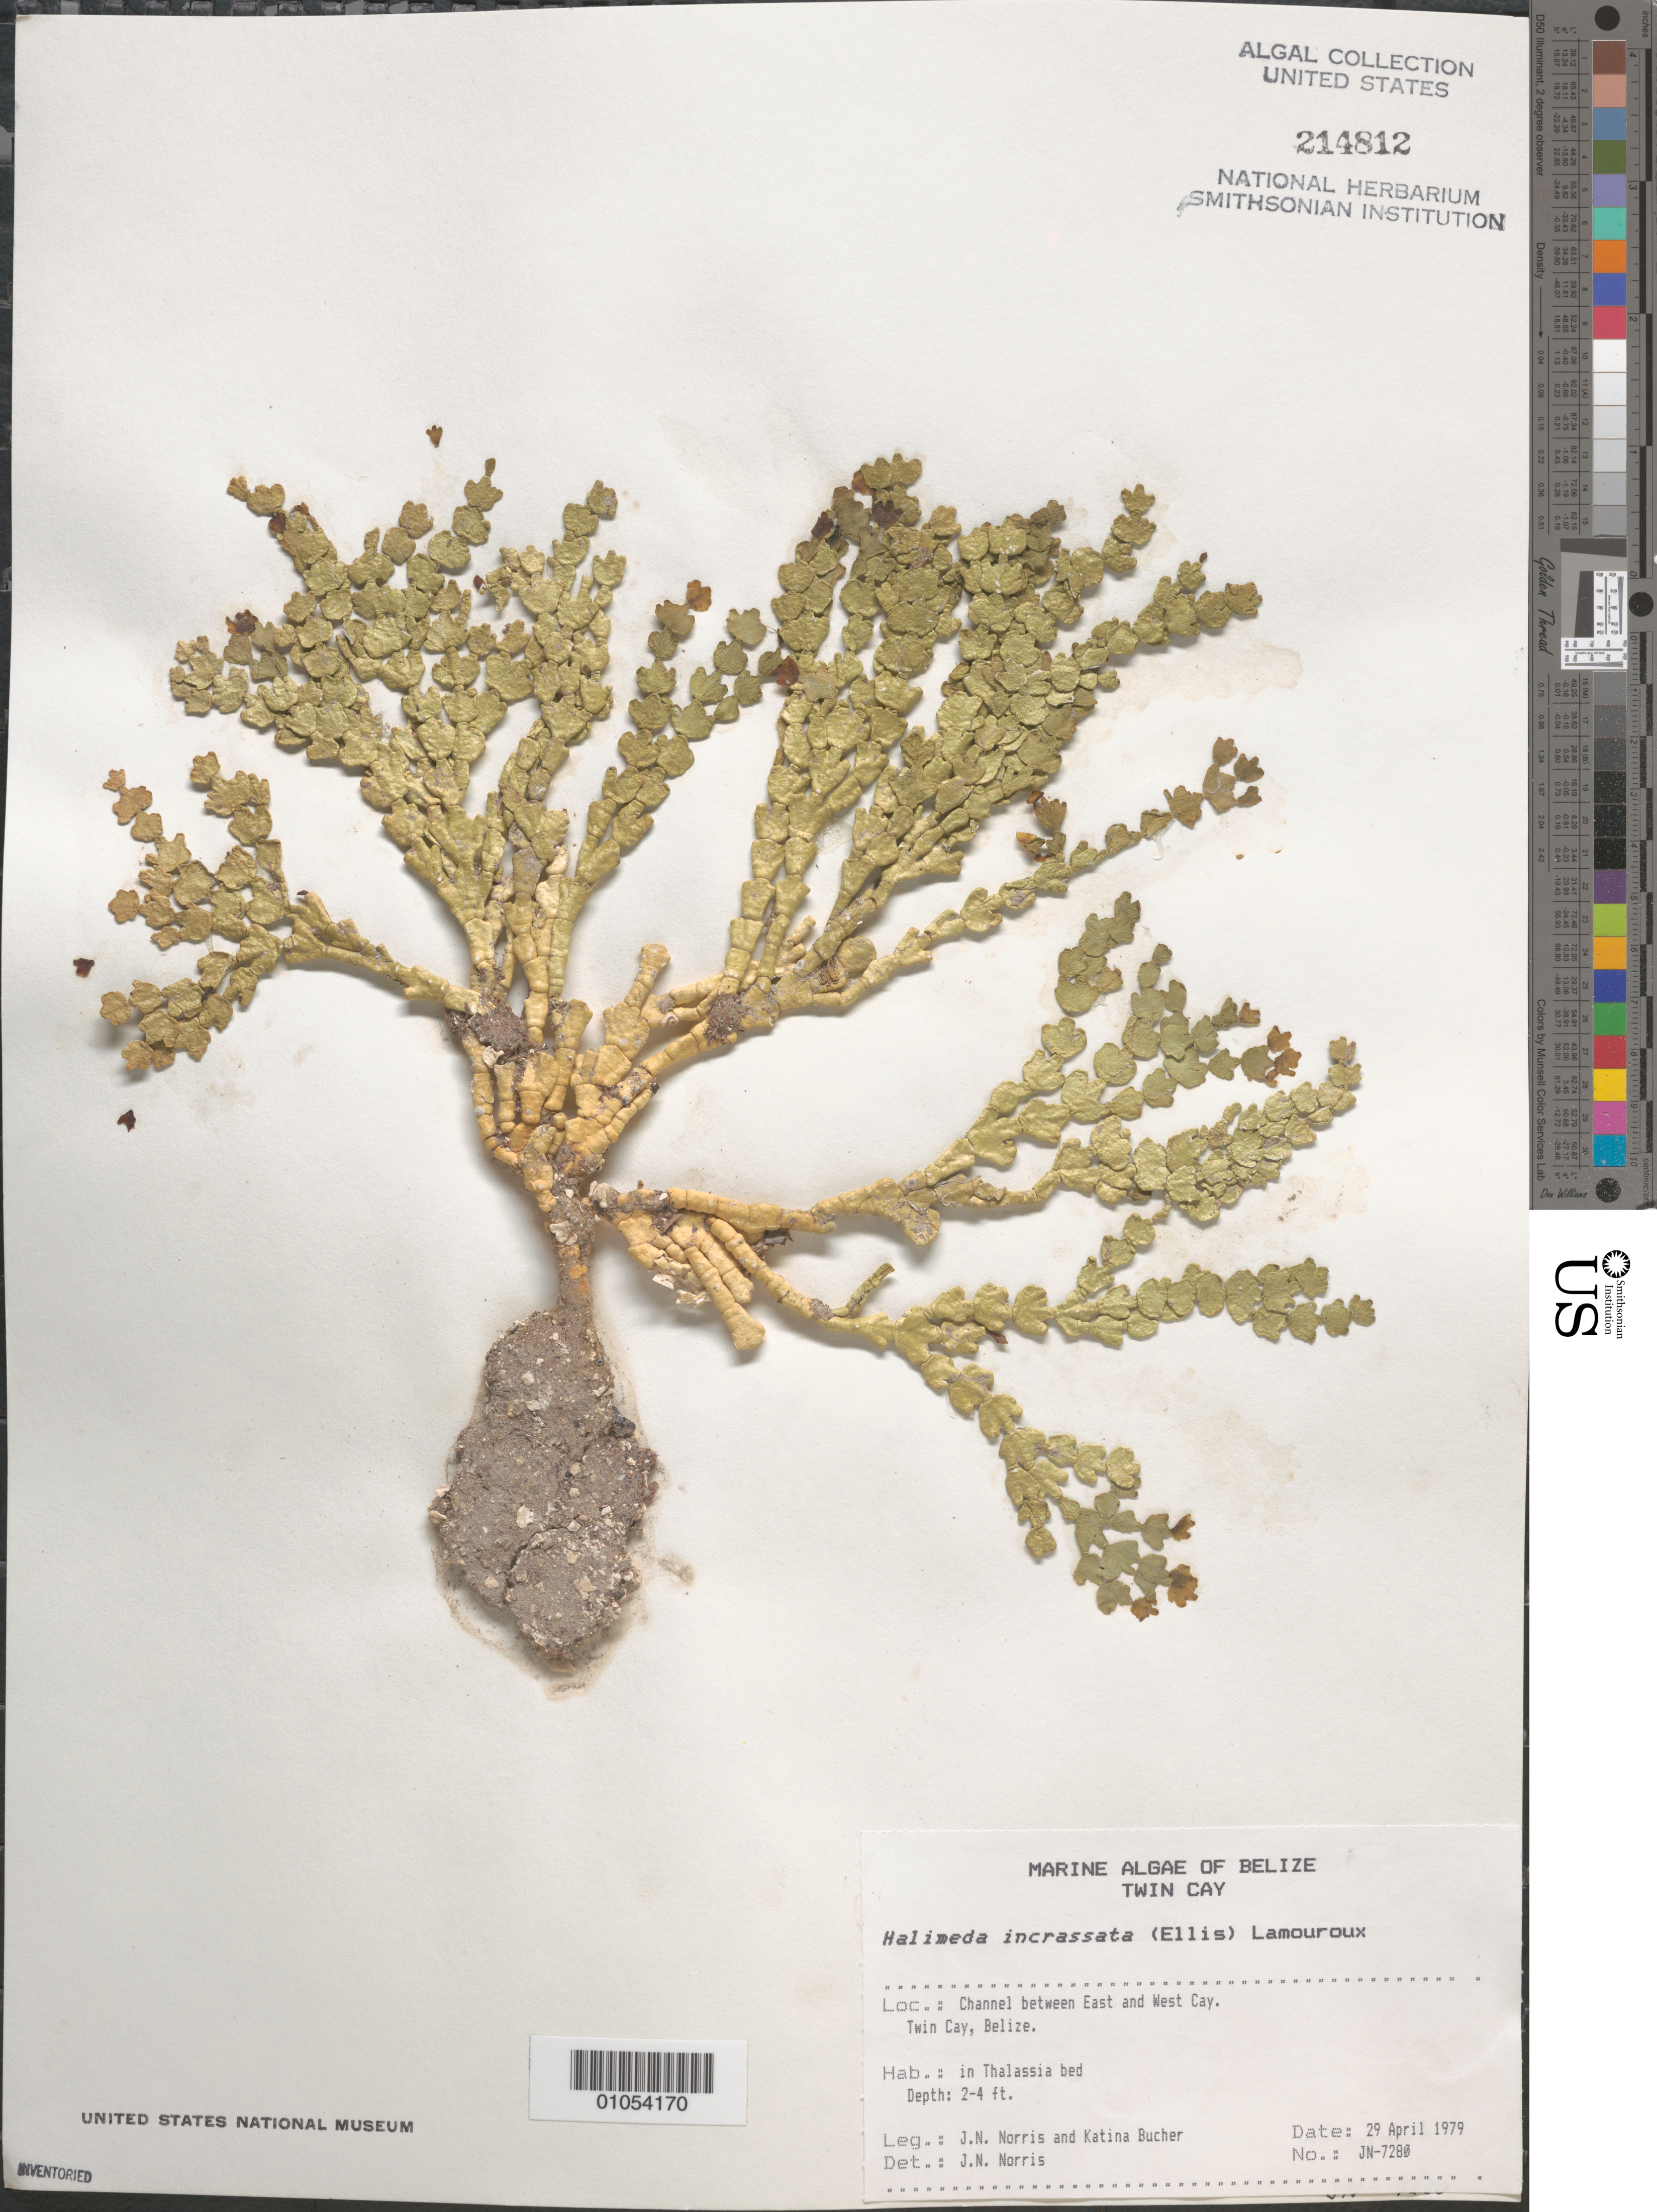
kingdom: Plantae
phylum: Chlorophyta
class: Ulvophyceae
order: Bryopsidales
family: Halimedaceae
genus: Halimeda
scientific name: Halimeda incrassata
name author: (J. Ellis) J.V.Lamouroux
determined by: Norris, James N.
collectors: J. N. Norris & K. E. Bucher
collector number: JN-7280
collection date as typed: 29 Apr 1979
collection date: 1979-04-29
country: Belize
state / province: Stann Creek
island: Twin Cays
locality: Channel between Twin Cays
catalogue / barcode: US 214812